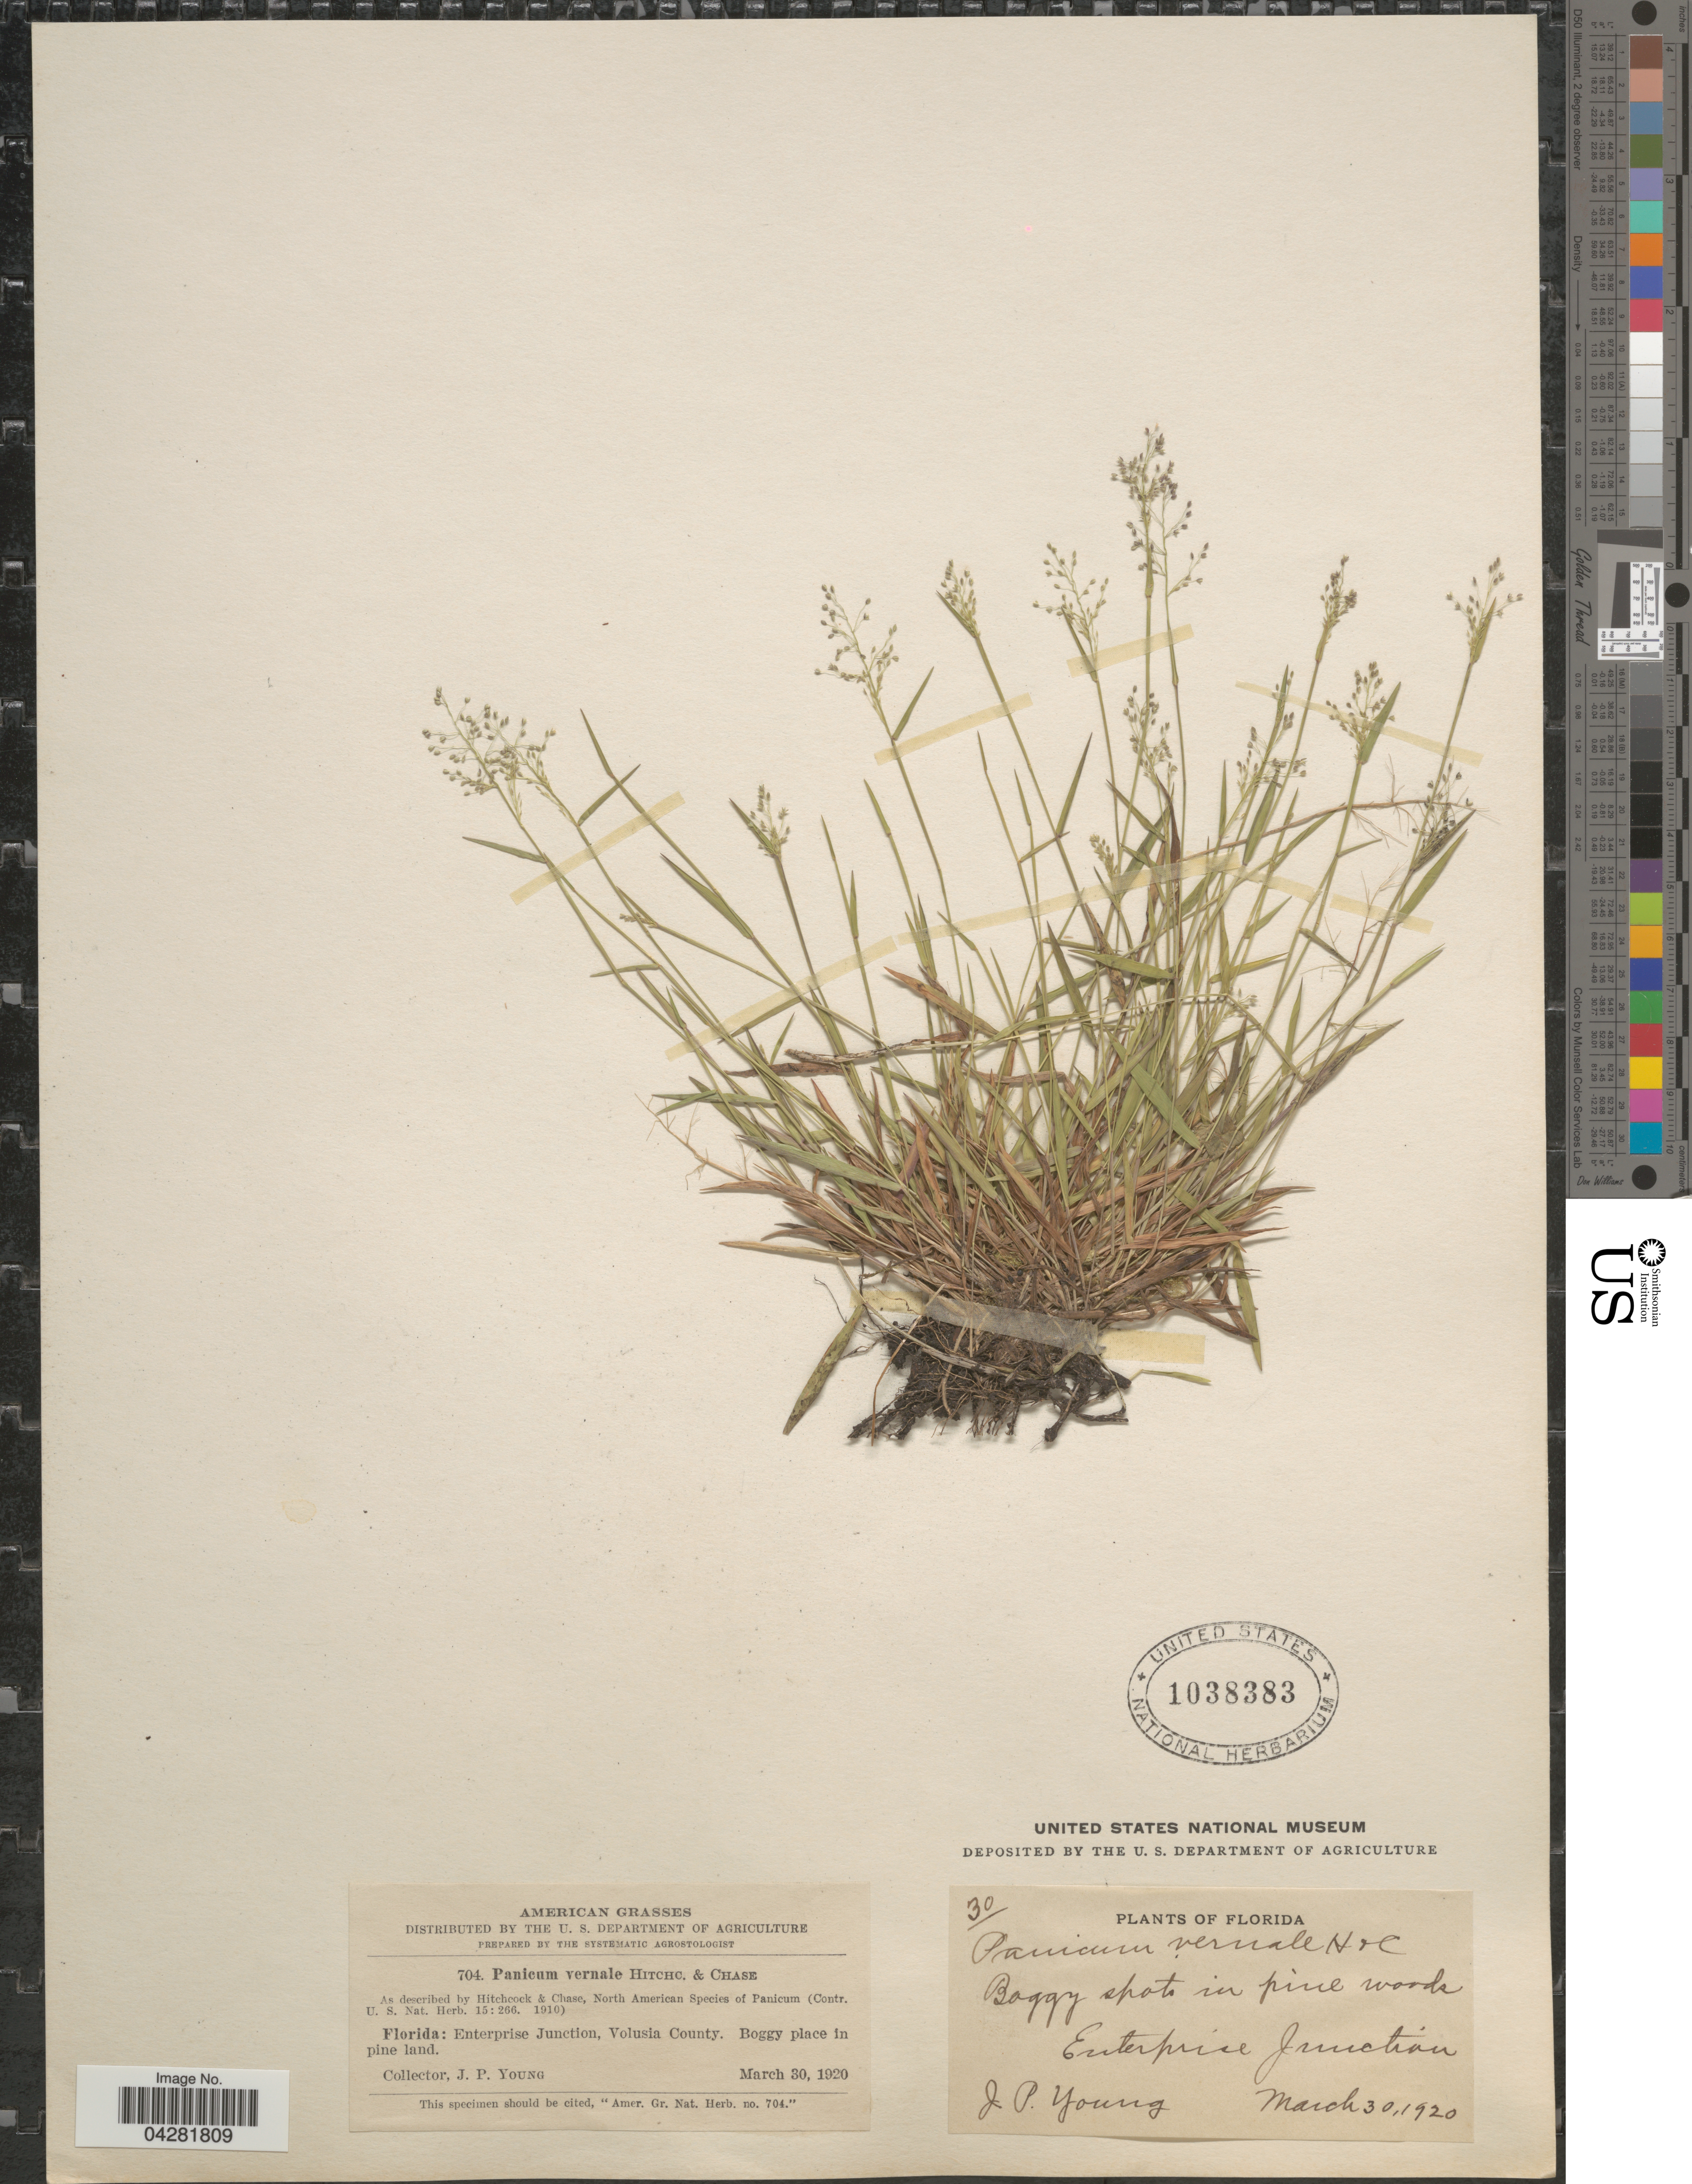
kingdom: Plantae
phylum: Tracheophyta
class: Liliopsida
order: Poales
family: Poaceae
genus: Dichanthelium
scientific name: Dichanthelium ensifolium var. ensifolium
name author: (Baldwin ex Elliot) Gould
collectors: J. P. Young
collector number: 704/30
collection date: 1920-03-30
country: United States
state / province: Florida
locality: Enterprise Junction, Volusia County.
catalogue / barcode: US 1038383